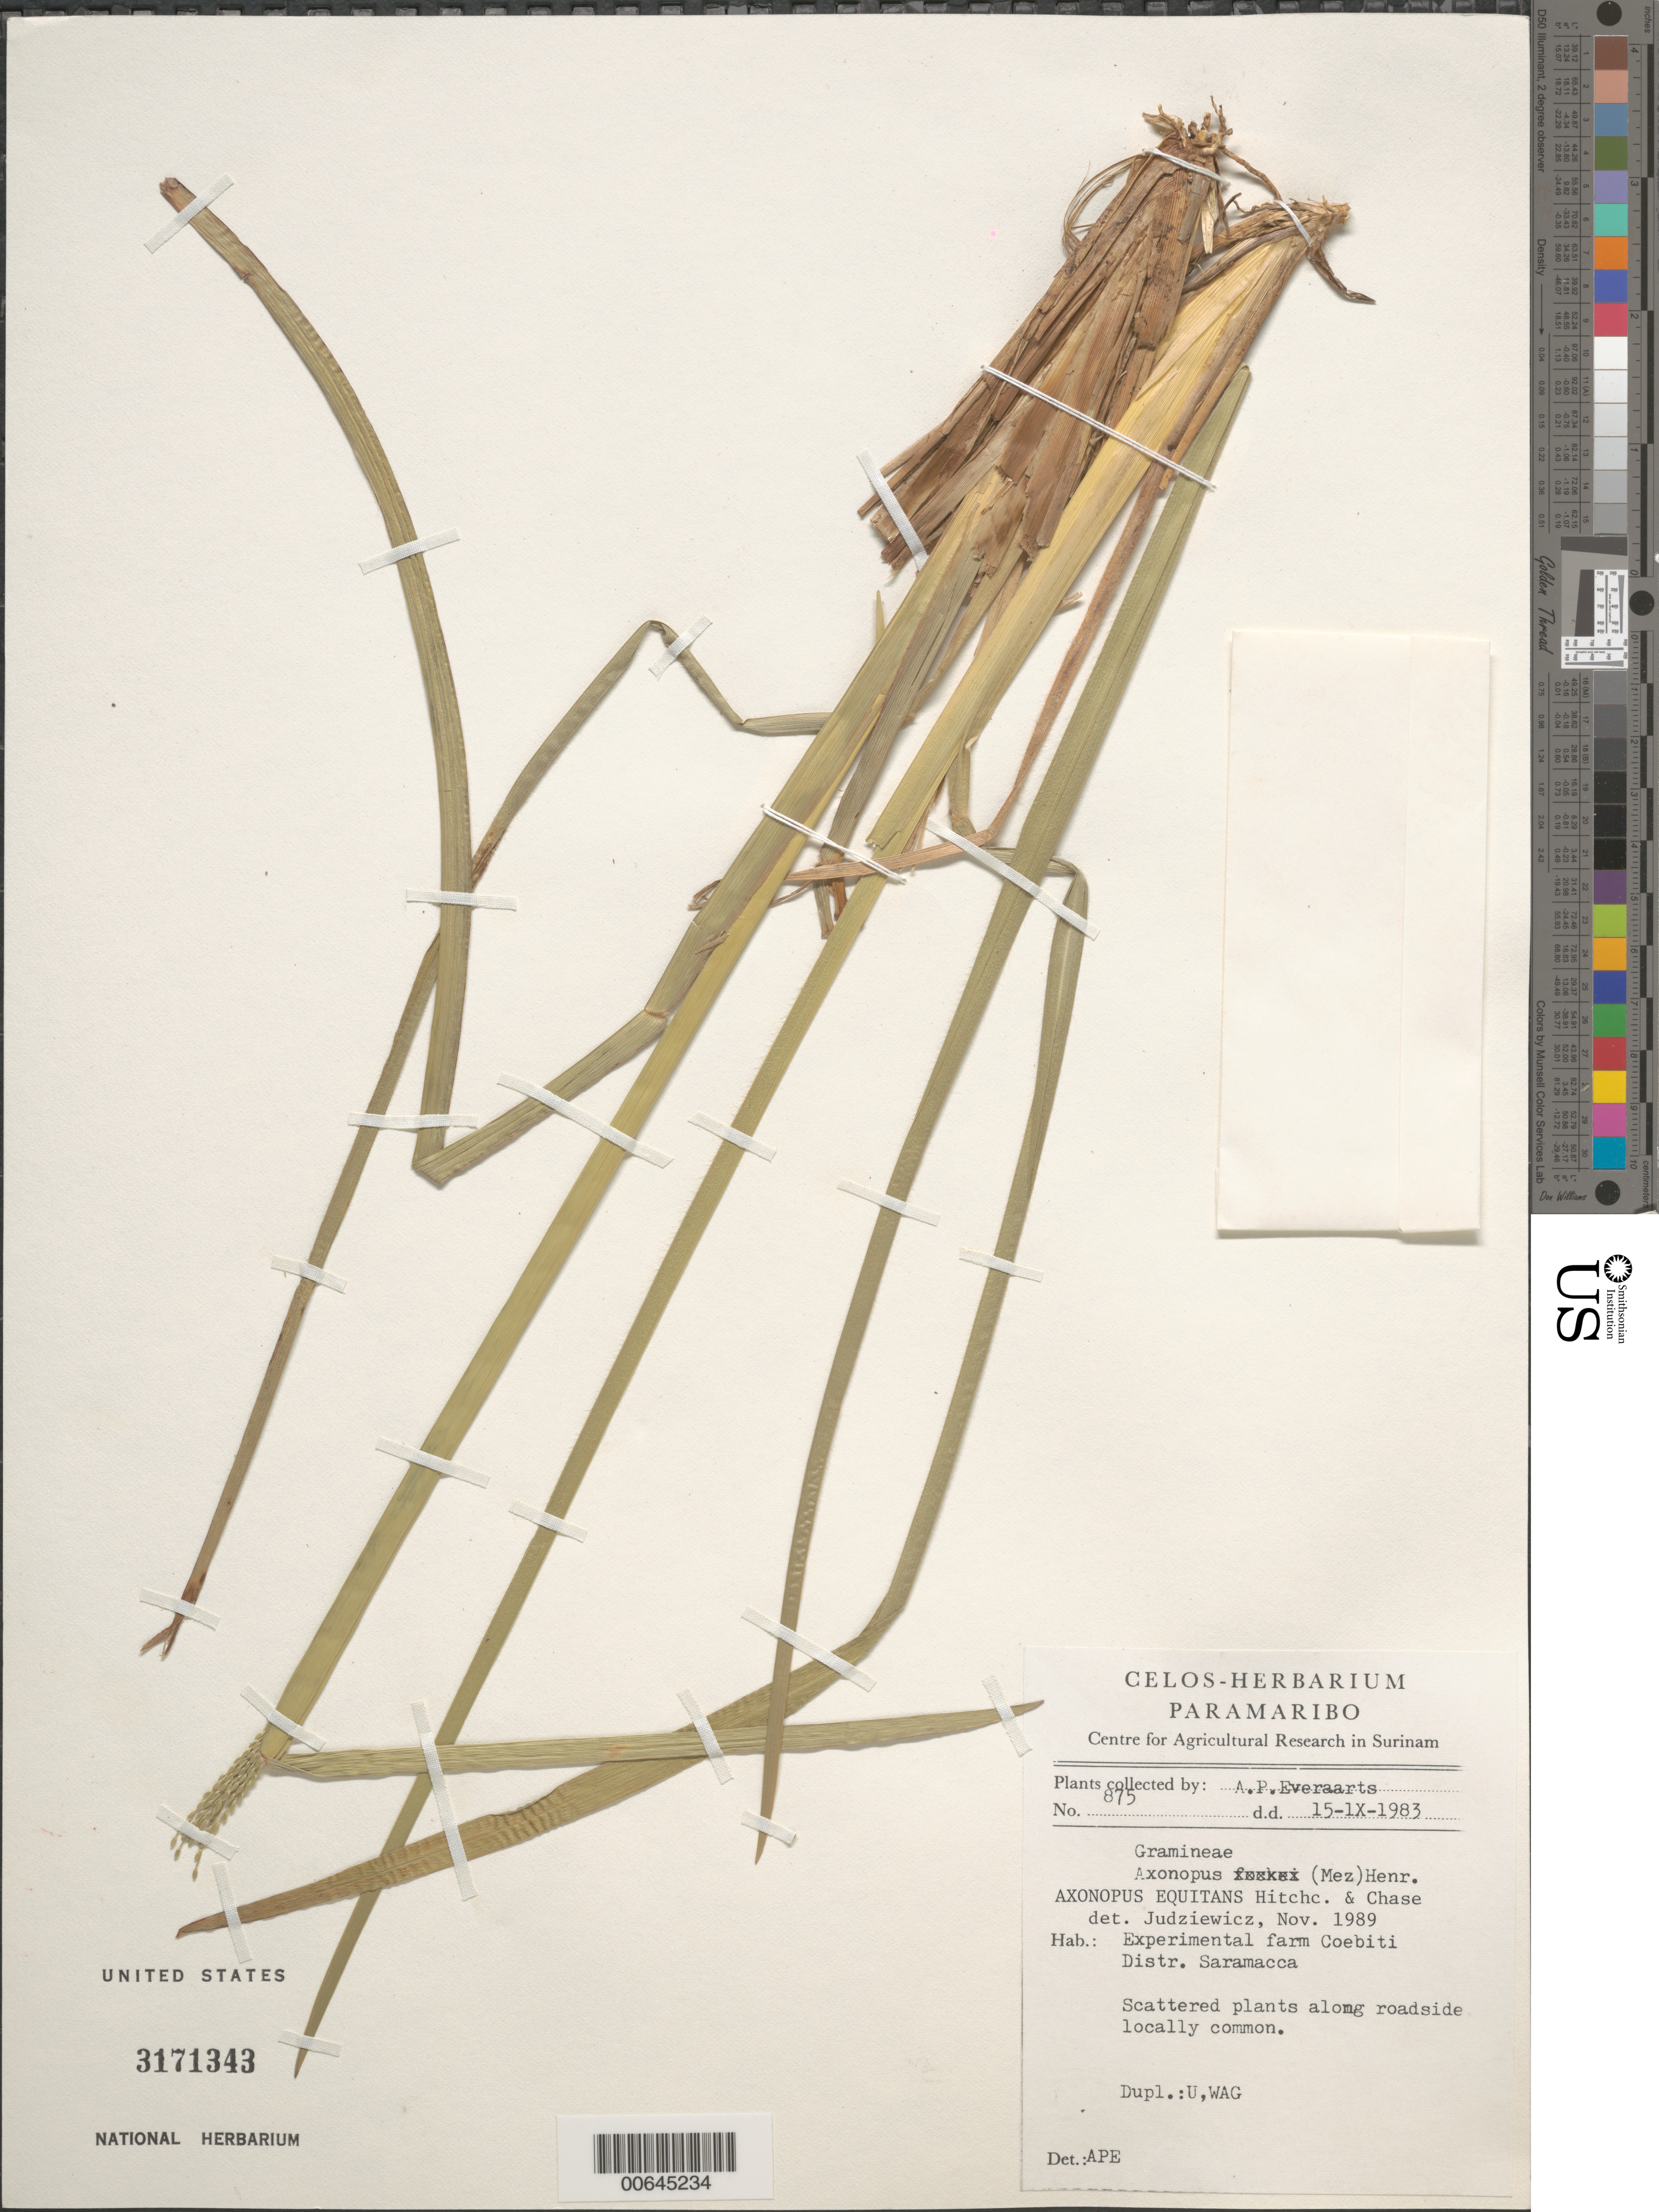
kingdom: Plantae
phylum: Tracheophyta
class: Liliopsida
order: Poales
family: Poaceae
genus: Axonopus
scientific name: Axonopus equitans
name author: Hitchc. & Chase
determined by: Judziewicz, E. J.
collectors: A. Everaarts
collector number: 875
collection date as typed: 15-Sep-83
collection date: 1983-09-15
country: Suriname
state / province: Saramacca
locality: Coebiti Experimental Farm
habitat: Roadside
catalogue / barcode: US 3171343